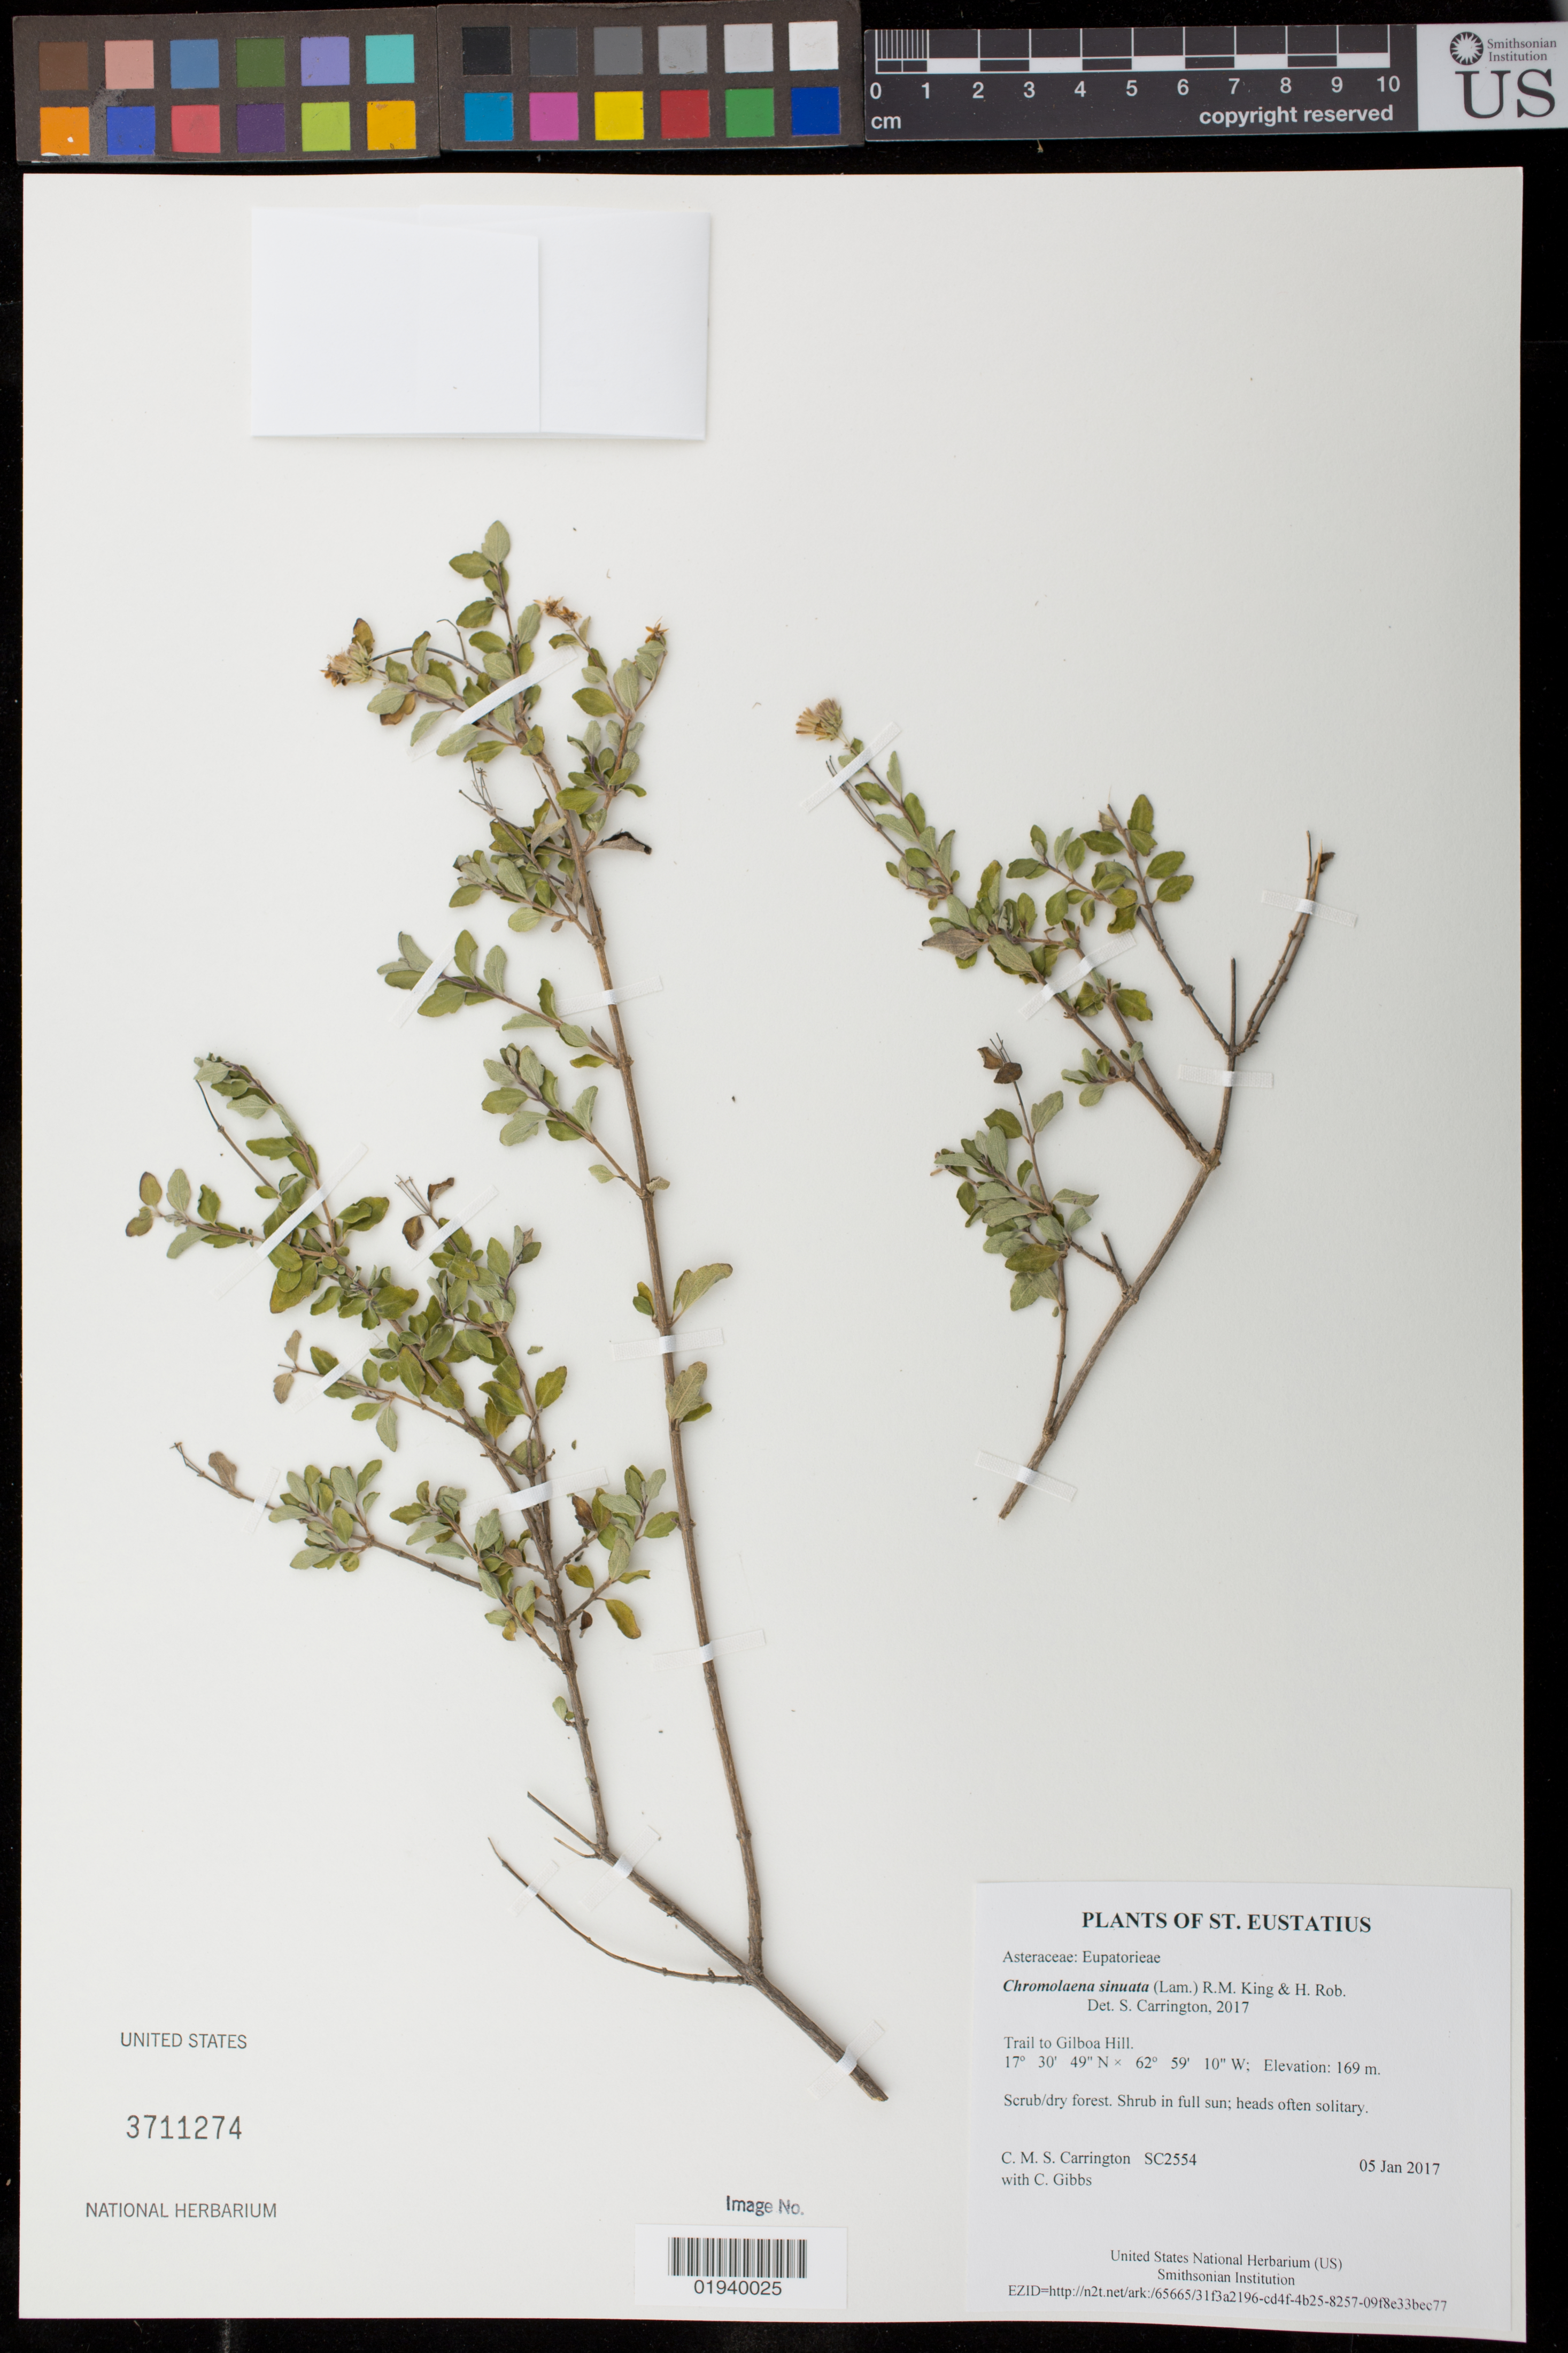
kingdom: Plantae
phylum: Tracheophyta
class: Magnoliopsida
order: Asterales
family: Asteraceae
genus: Chromolaena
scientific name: Chromolaena sinuata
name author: (Lam.) R.M. King & H. Rob.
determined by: Carrington, C. M. S.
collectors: C. M. S. Carrington & C. Gibbs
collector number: SC2554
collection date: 2017-01-05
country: Netherlands Antilles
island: St. Eustatius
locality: Trail to Gilboa Hill.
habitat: Scrub/dry forest.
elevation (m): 169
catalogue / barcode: US 3711274